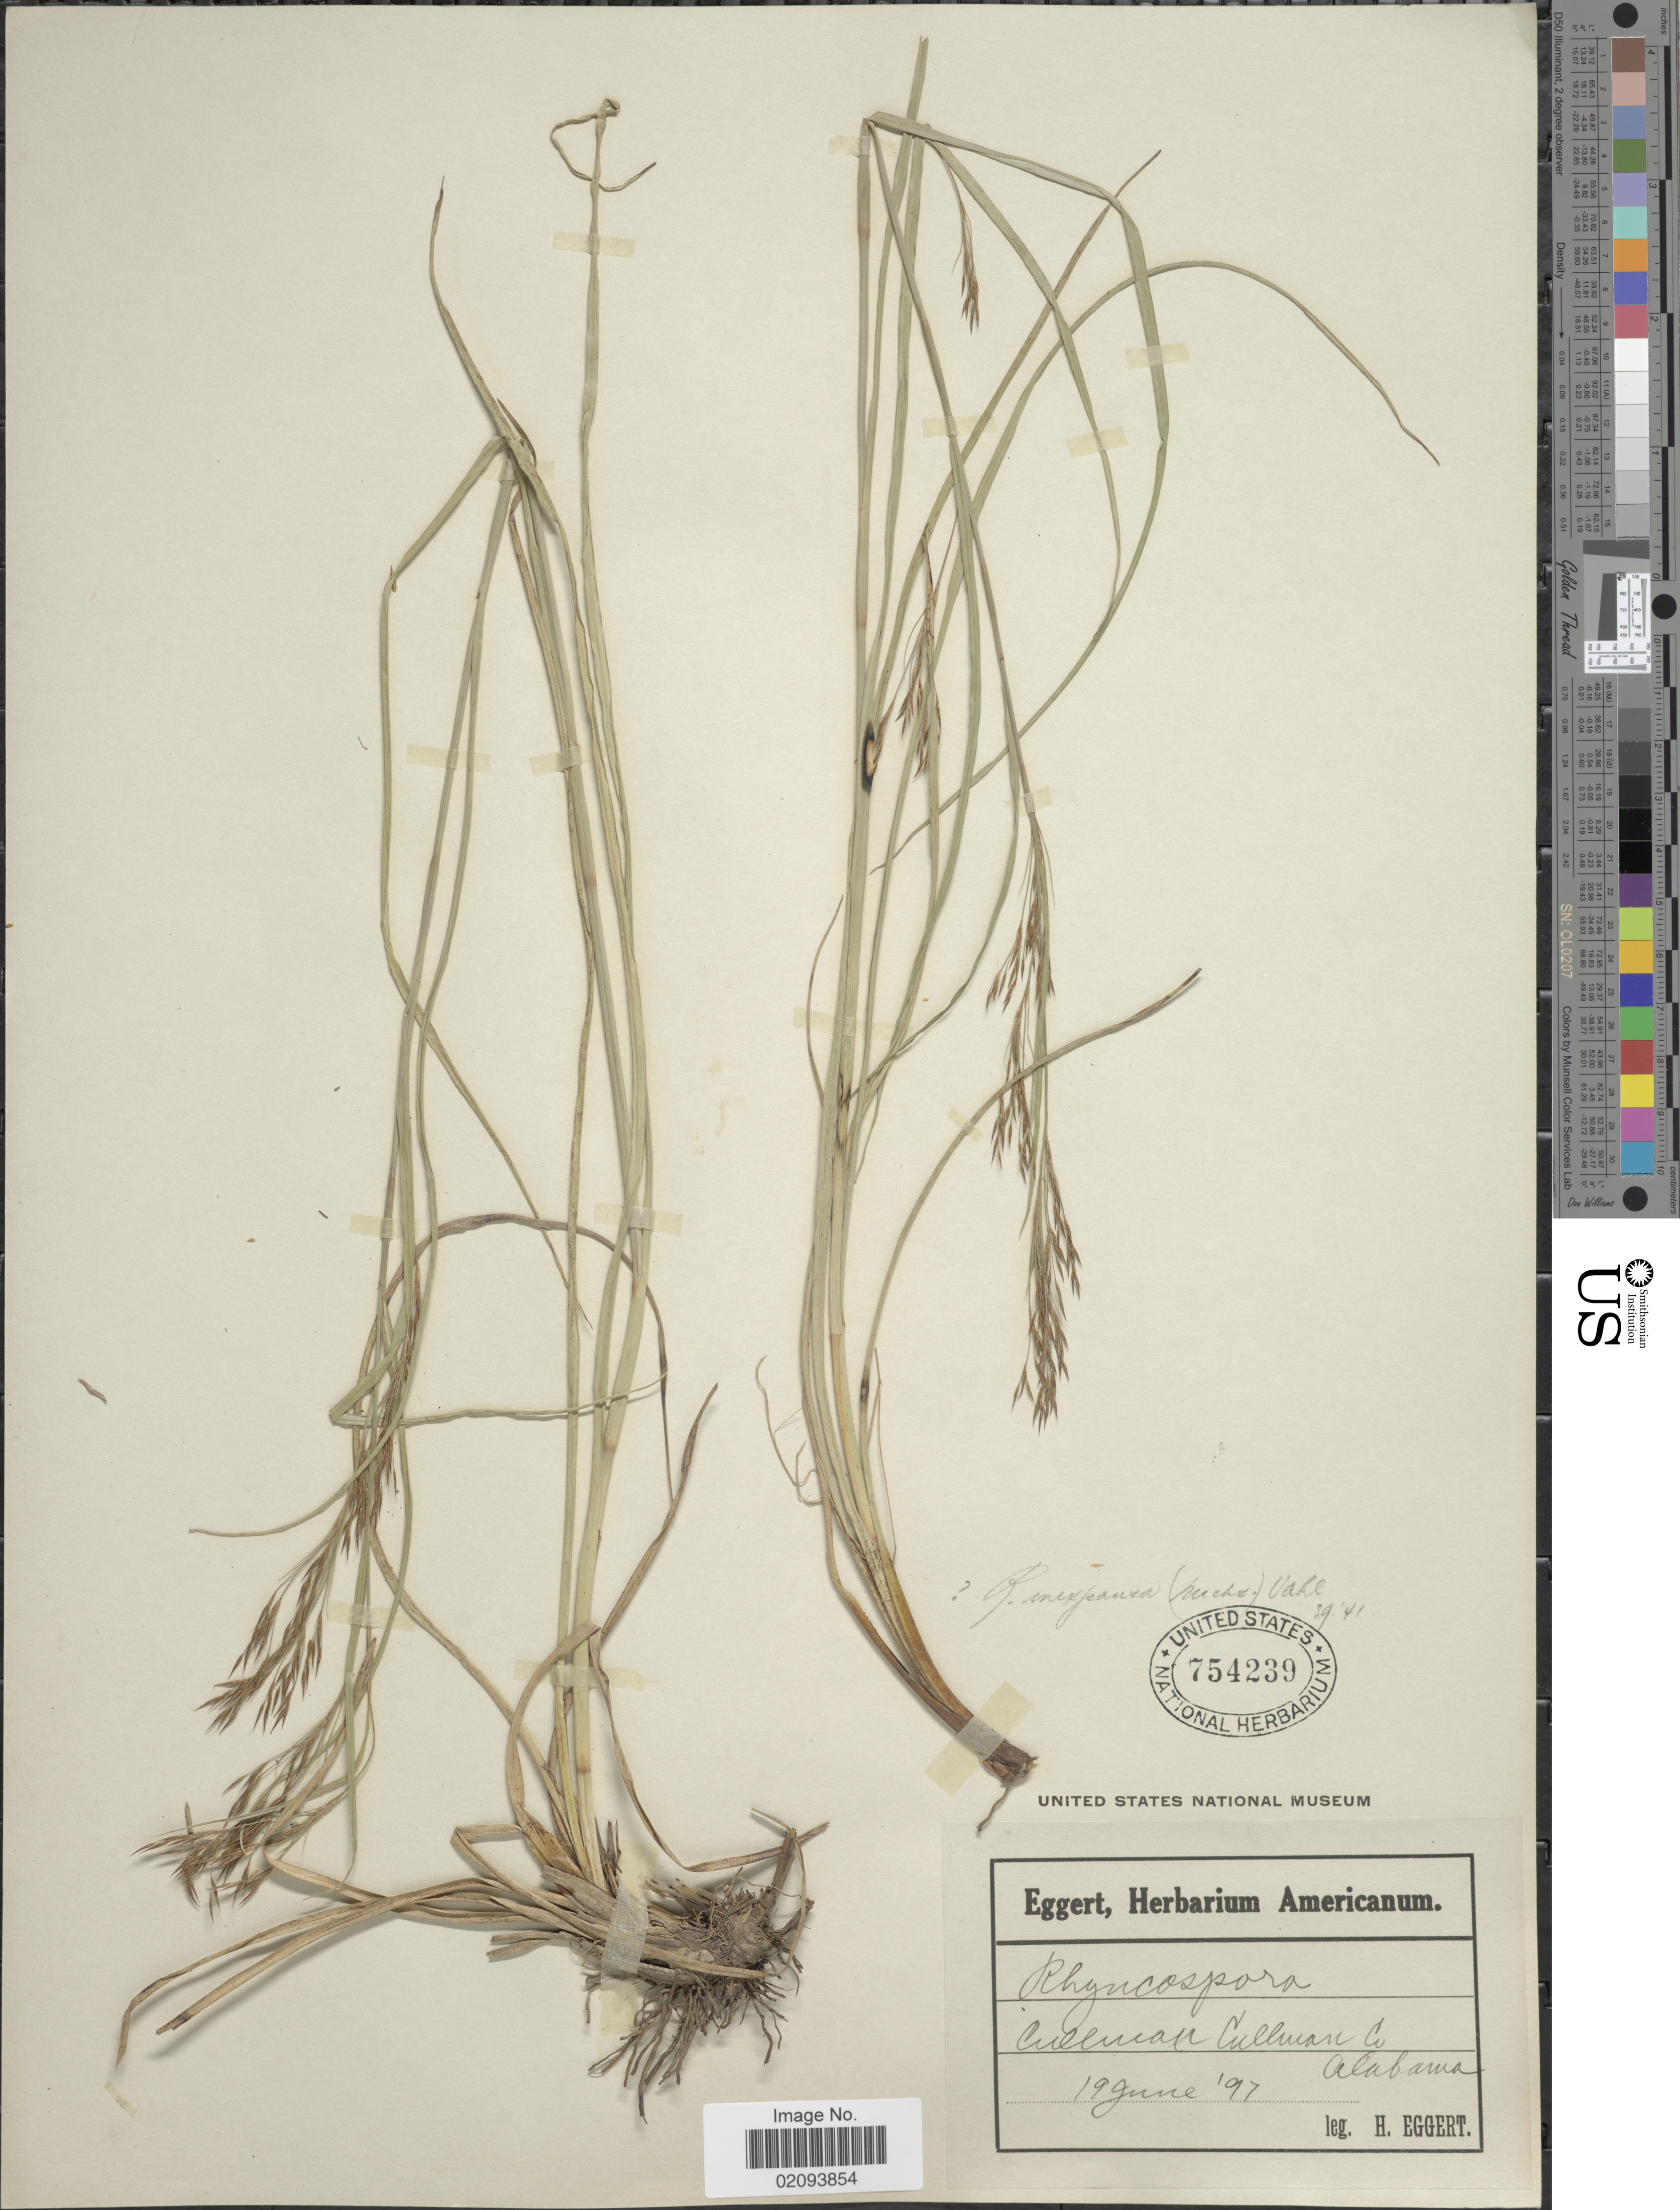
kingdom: Plantae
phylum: Tracheophyta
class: Liliopsida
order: Poales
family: Cyperaceae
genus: Rhynchospora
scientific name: Rhynchospora inexpansa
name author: (Michx.) Vahl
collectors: H. Eggert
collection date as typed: Transcribed d/m/y: 19/6/97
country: United States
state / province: Alabama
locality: Cullman, Cullman Co.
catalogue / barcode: US 754239